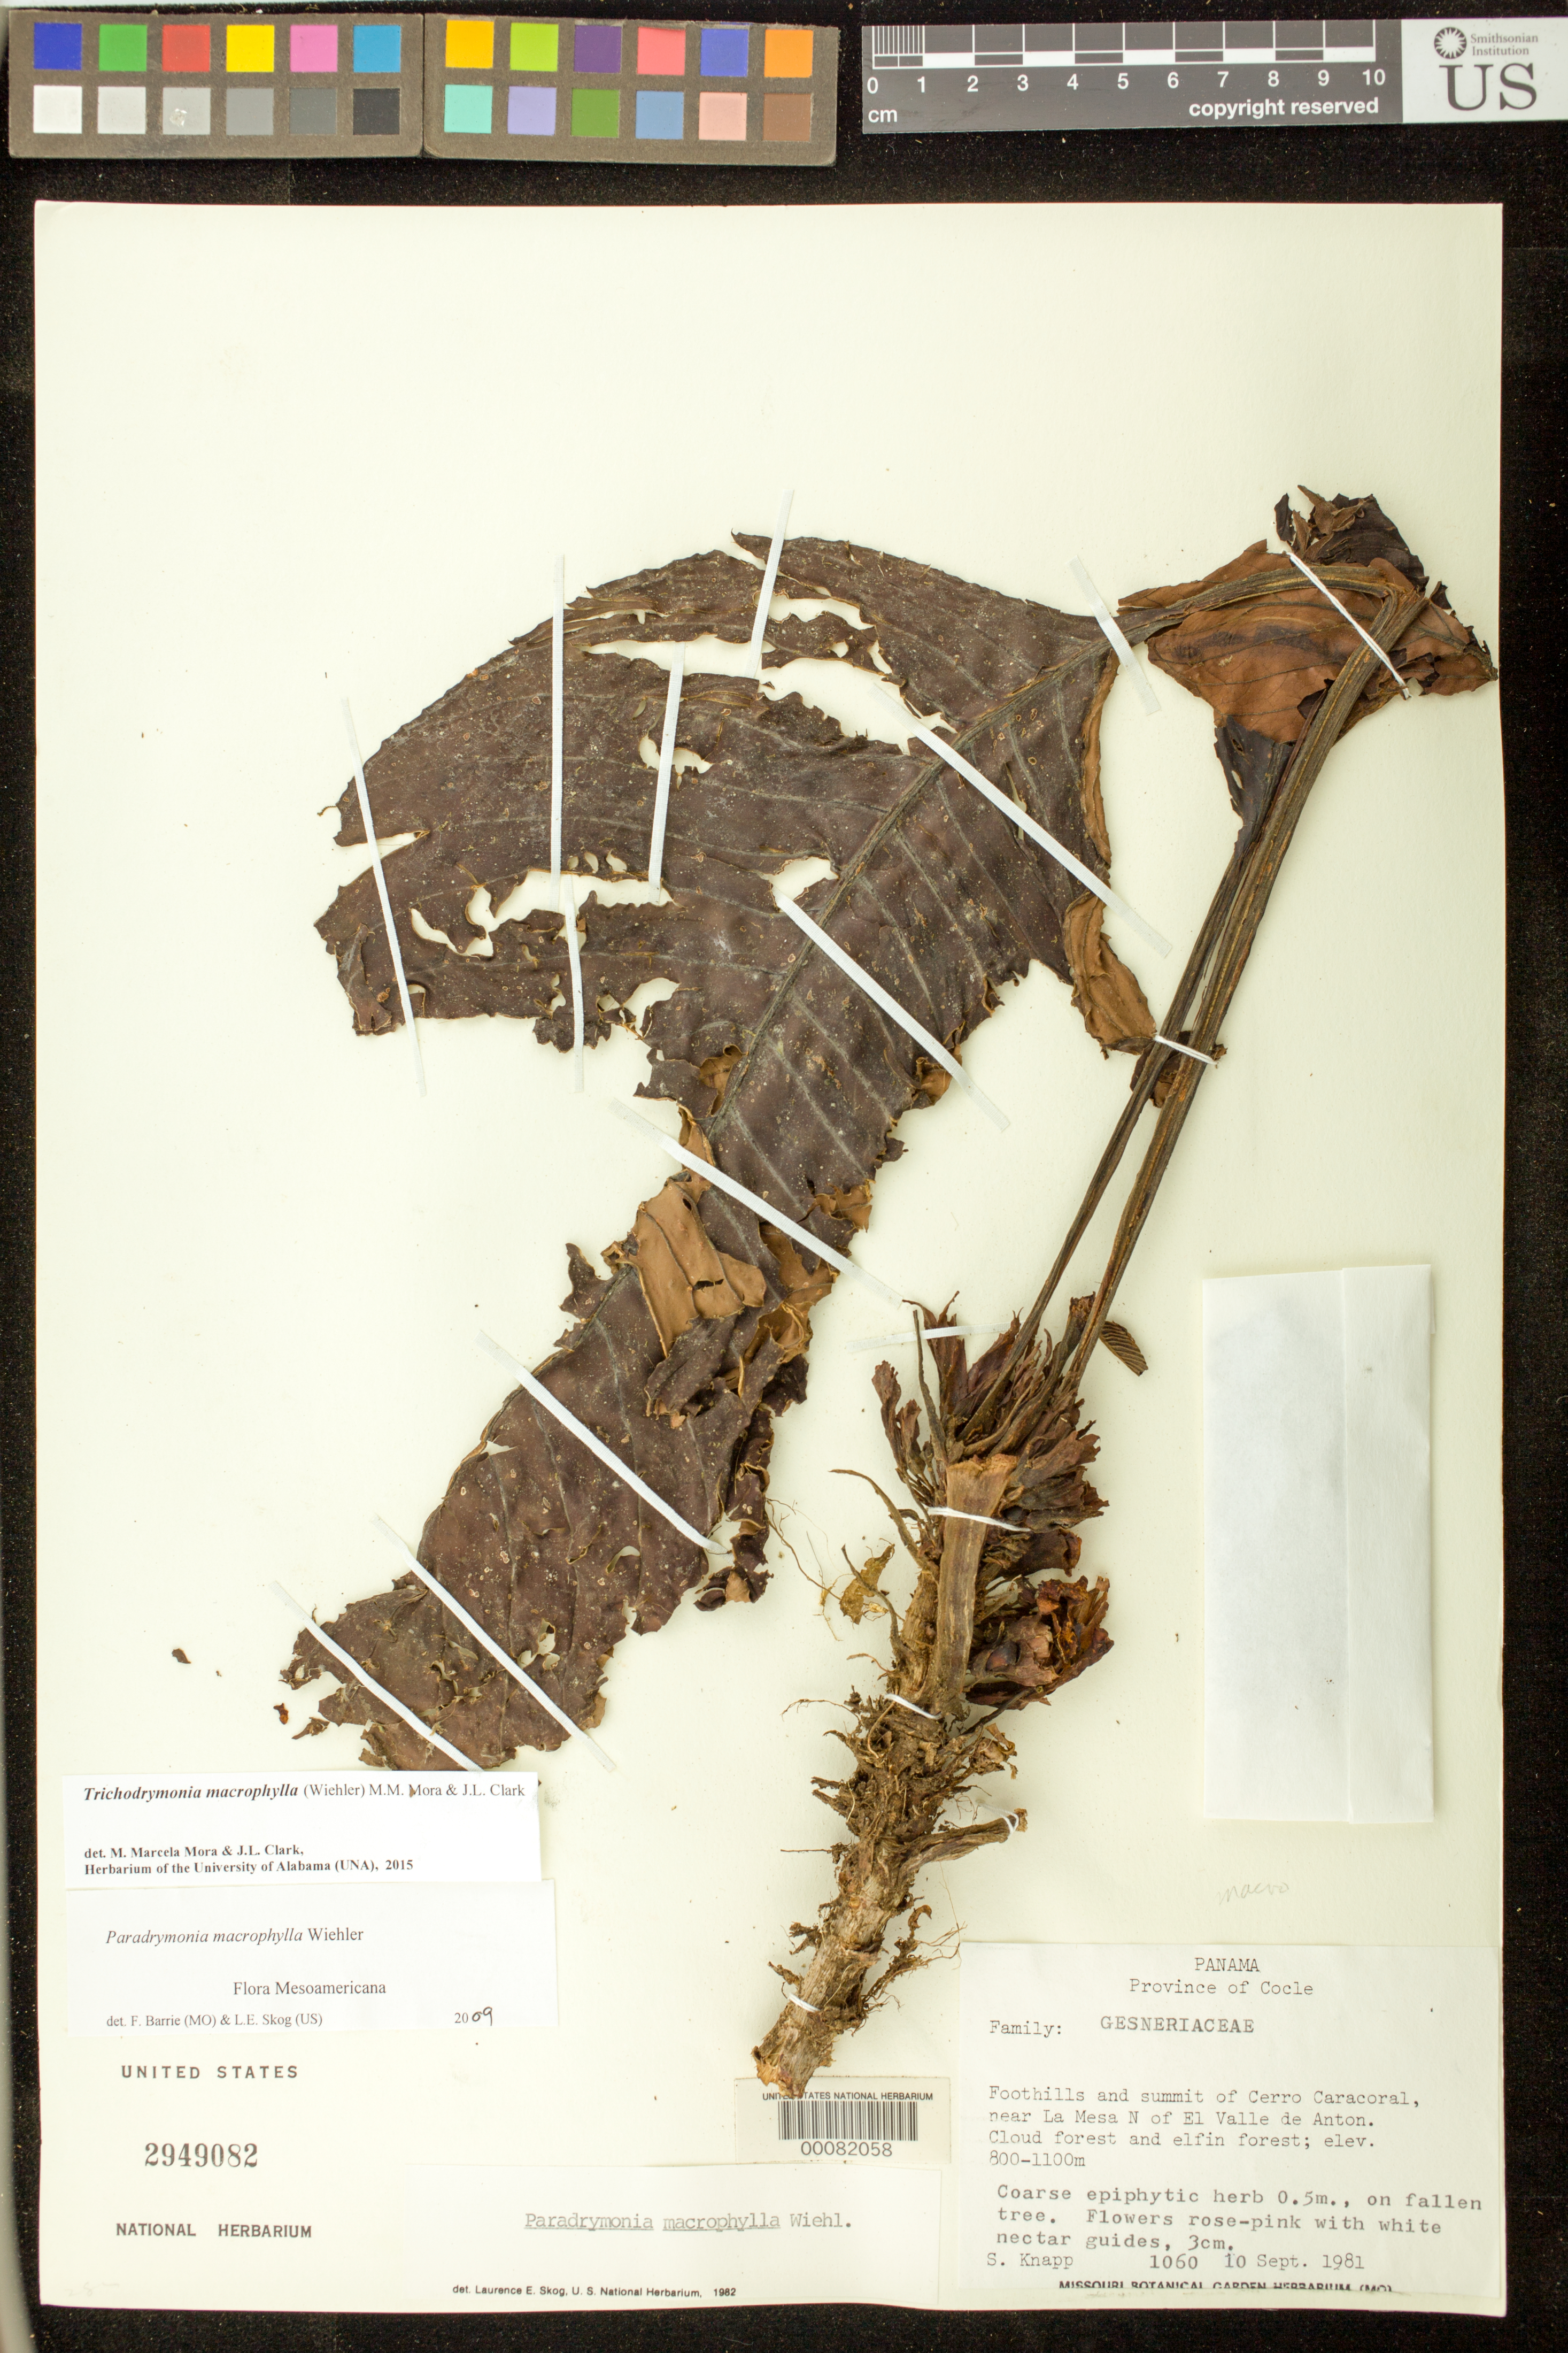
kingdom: Plantae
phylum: Tracheophyta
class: Magnoliopsida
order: Lamiales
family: Gesneriaceae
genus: Trichodrymonia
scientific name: Trichodrymonia macrophylla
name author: (Wiehler) M.M. Mora & J.L. Clark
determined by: Mora, M. M.; Clark, J. L.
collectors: S. Knapp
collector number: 1060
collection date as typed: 10 Sep 1981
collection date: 1981-09-10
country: Panama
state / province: Coclé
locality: Foothills and summit of Cerro Caracoral, near La Mesa N of El Valle de Anton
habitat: Cloud forest and elfin forest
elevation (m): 800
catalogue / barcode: US 2949082